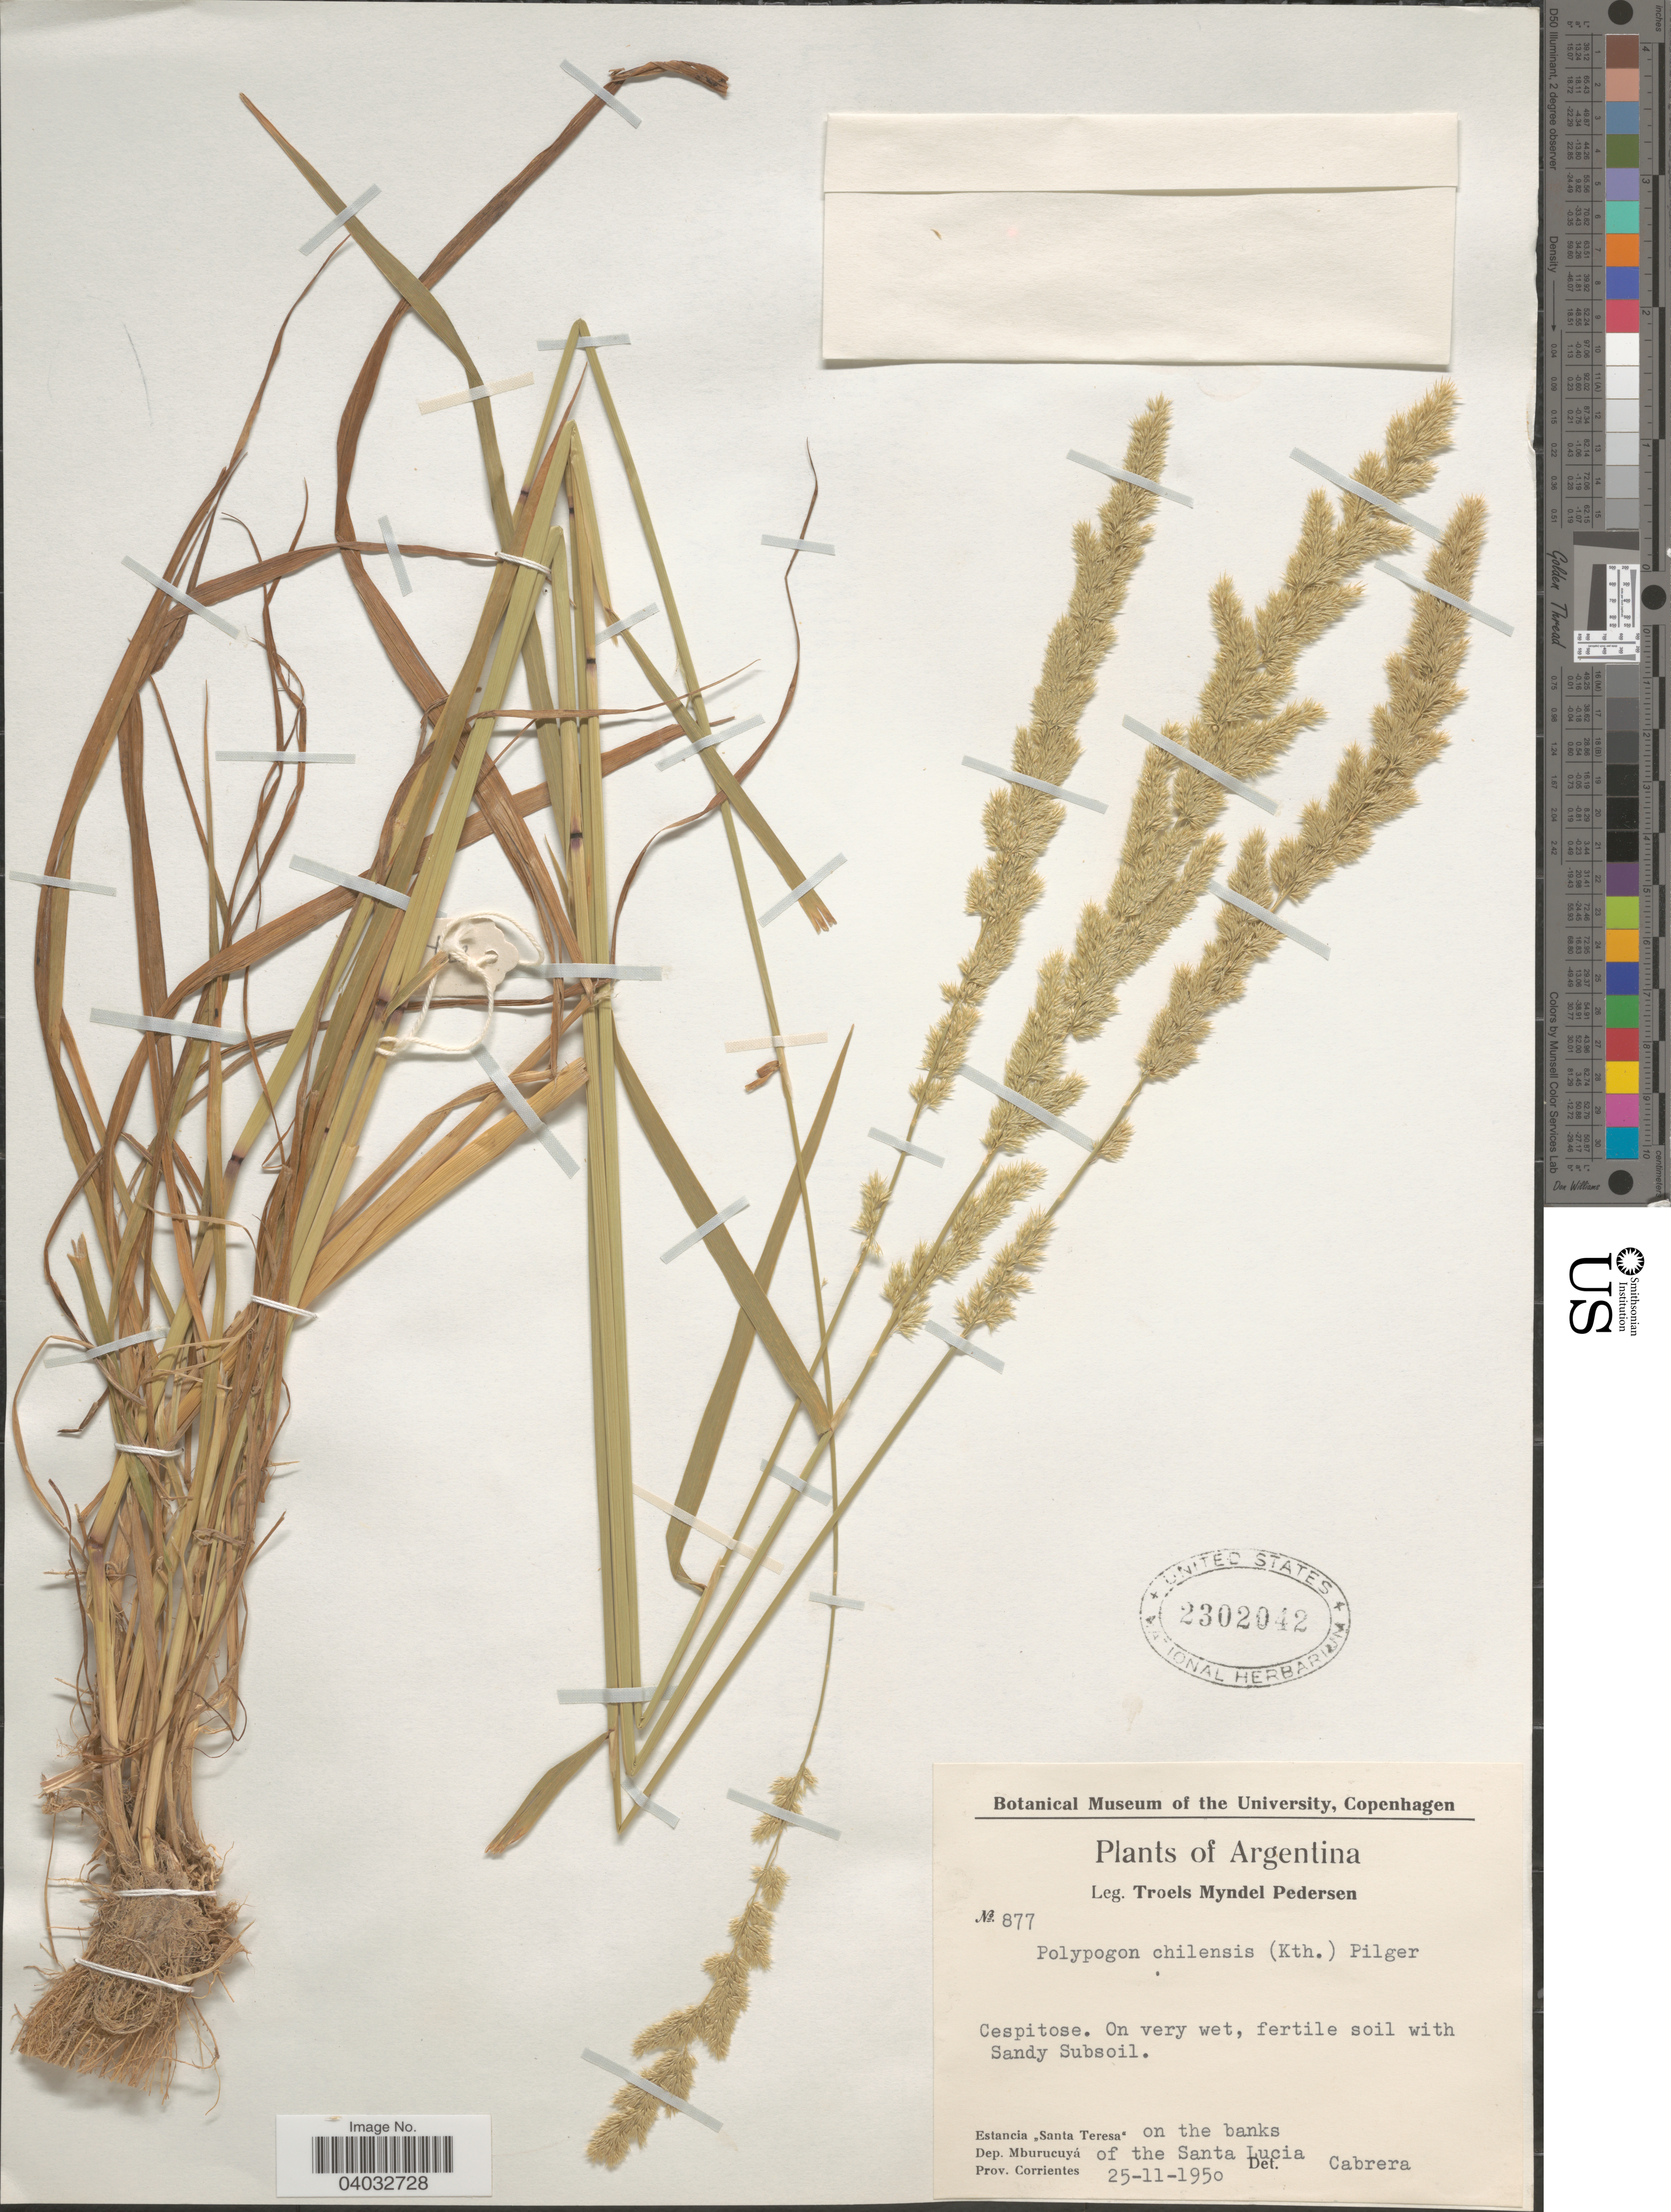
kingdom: Plantae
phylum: Tracheophyta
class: Liliopsida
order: Poales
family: Poaceae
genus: Chaetotropis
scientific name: Chaetotropis chiliensis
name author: Kunth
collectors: T. Pederson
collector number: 877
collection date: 1950-11-25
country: Argentina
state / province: Corrientes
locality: Estancia "Santa Teresa" on the banks. Dep. Mburucuyá of the Santa Lucia.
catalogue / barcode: US 2302042